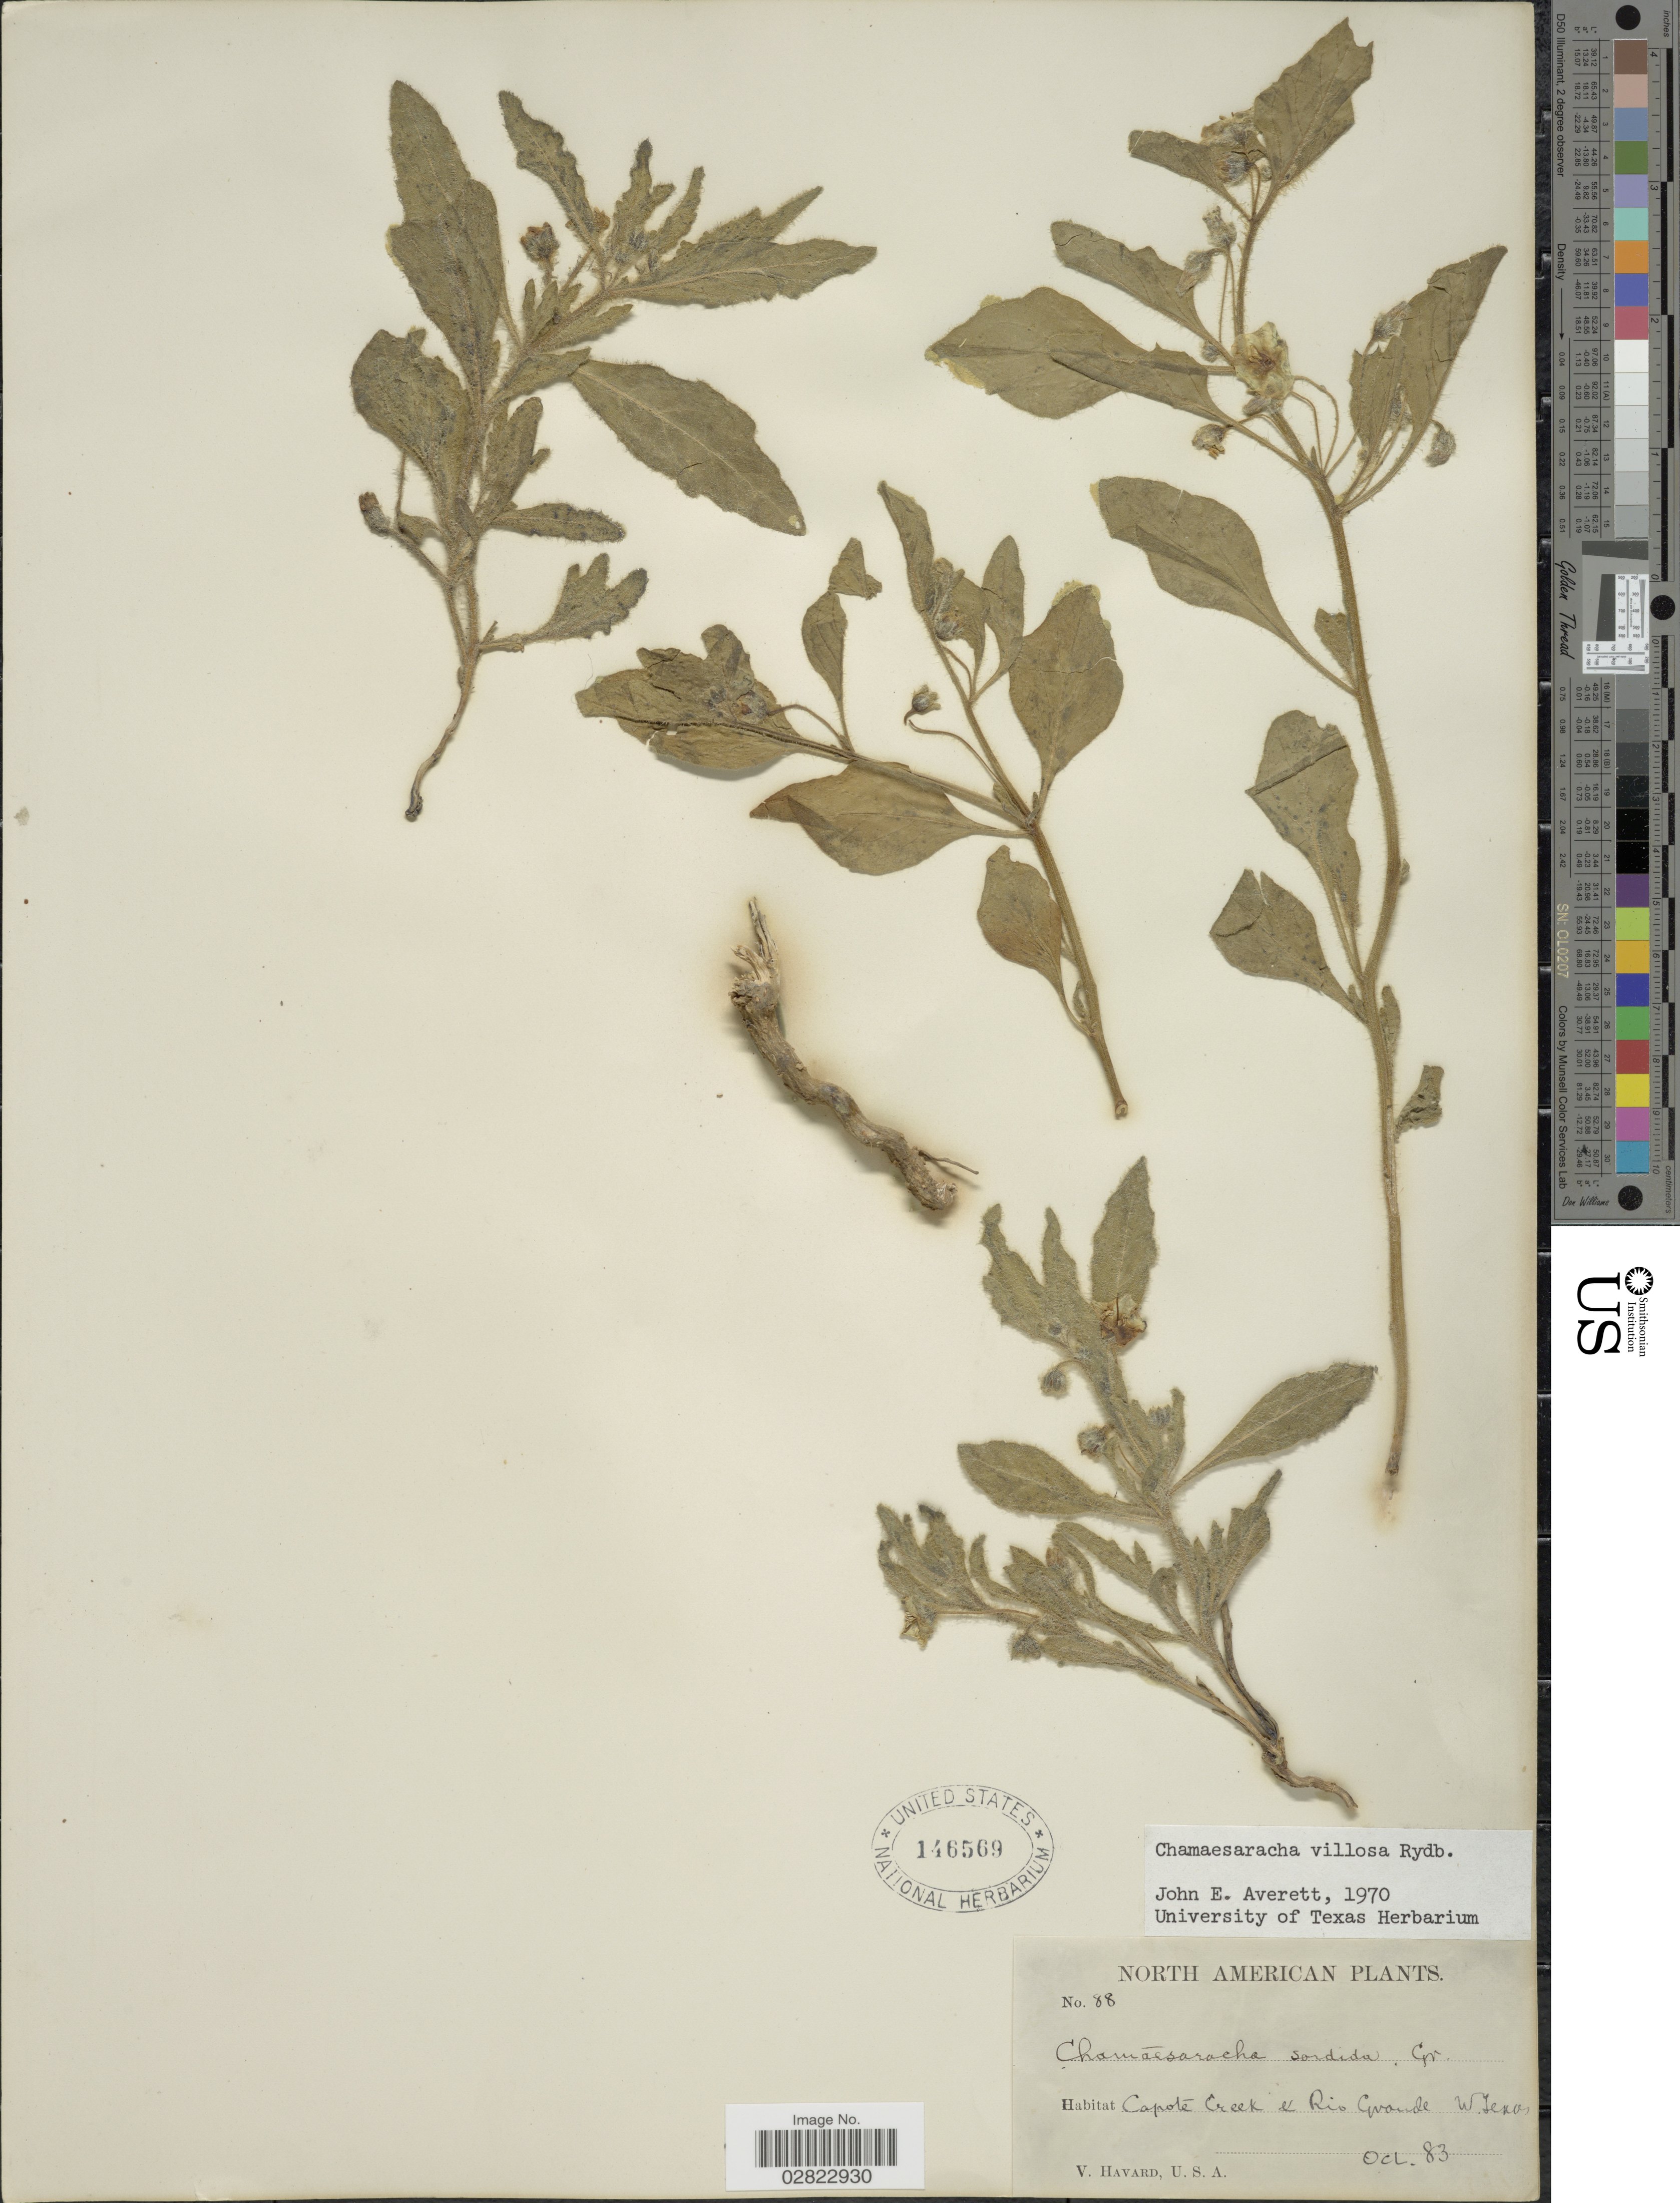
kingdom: Plantae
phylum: Tracheophyta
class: Magnoliopsida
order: Solanales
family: Solanaceae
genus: Chamaesaracha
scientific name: Chamaesaracha villosa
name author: Rydb.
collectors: V. Havard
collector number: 88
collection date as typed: Transcribed d/m/y: /10/83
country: United States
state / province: Texas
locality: Capote Creek et Rio Grande, W. Texas.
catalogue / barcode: US 146569